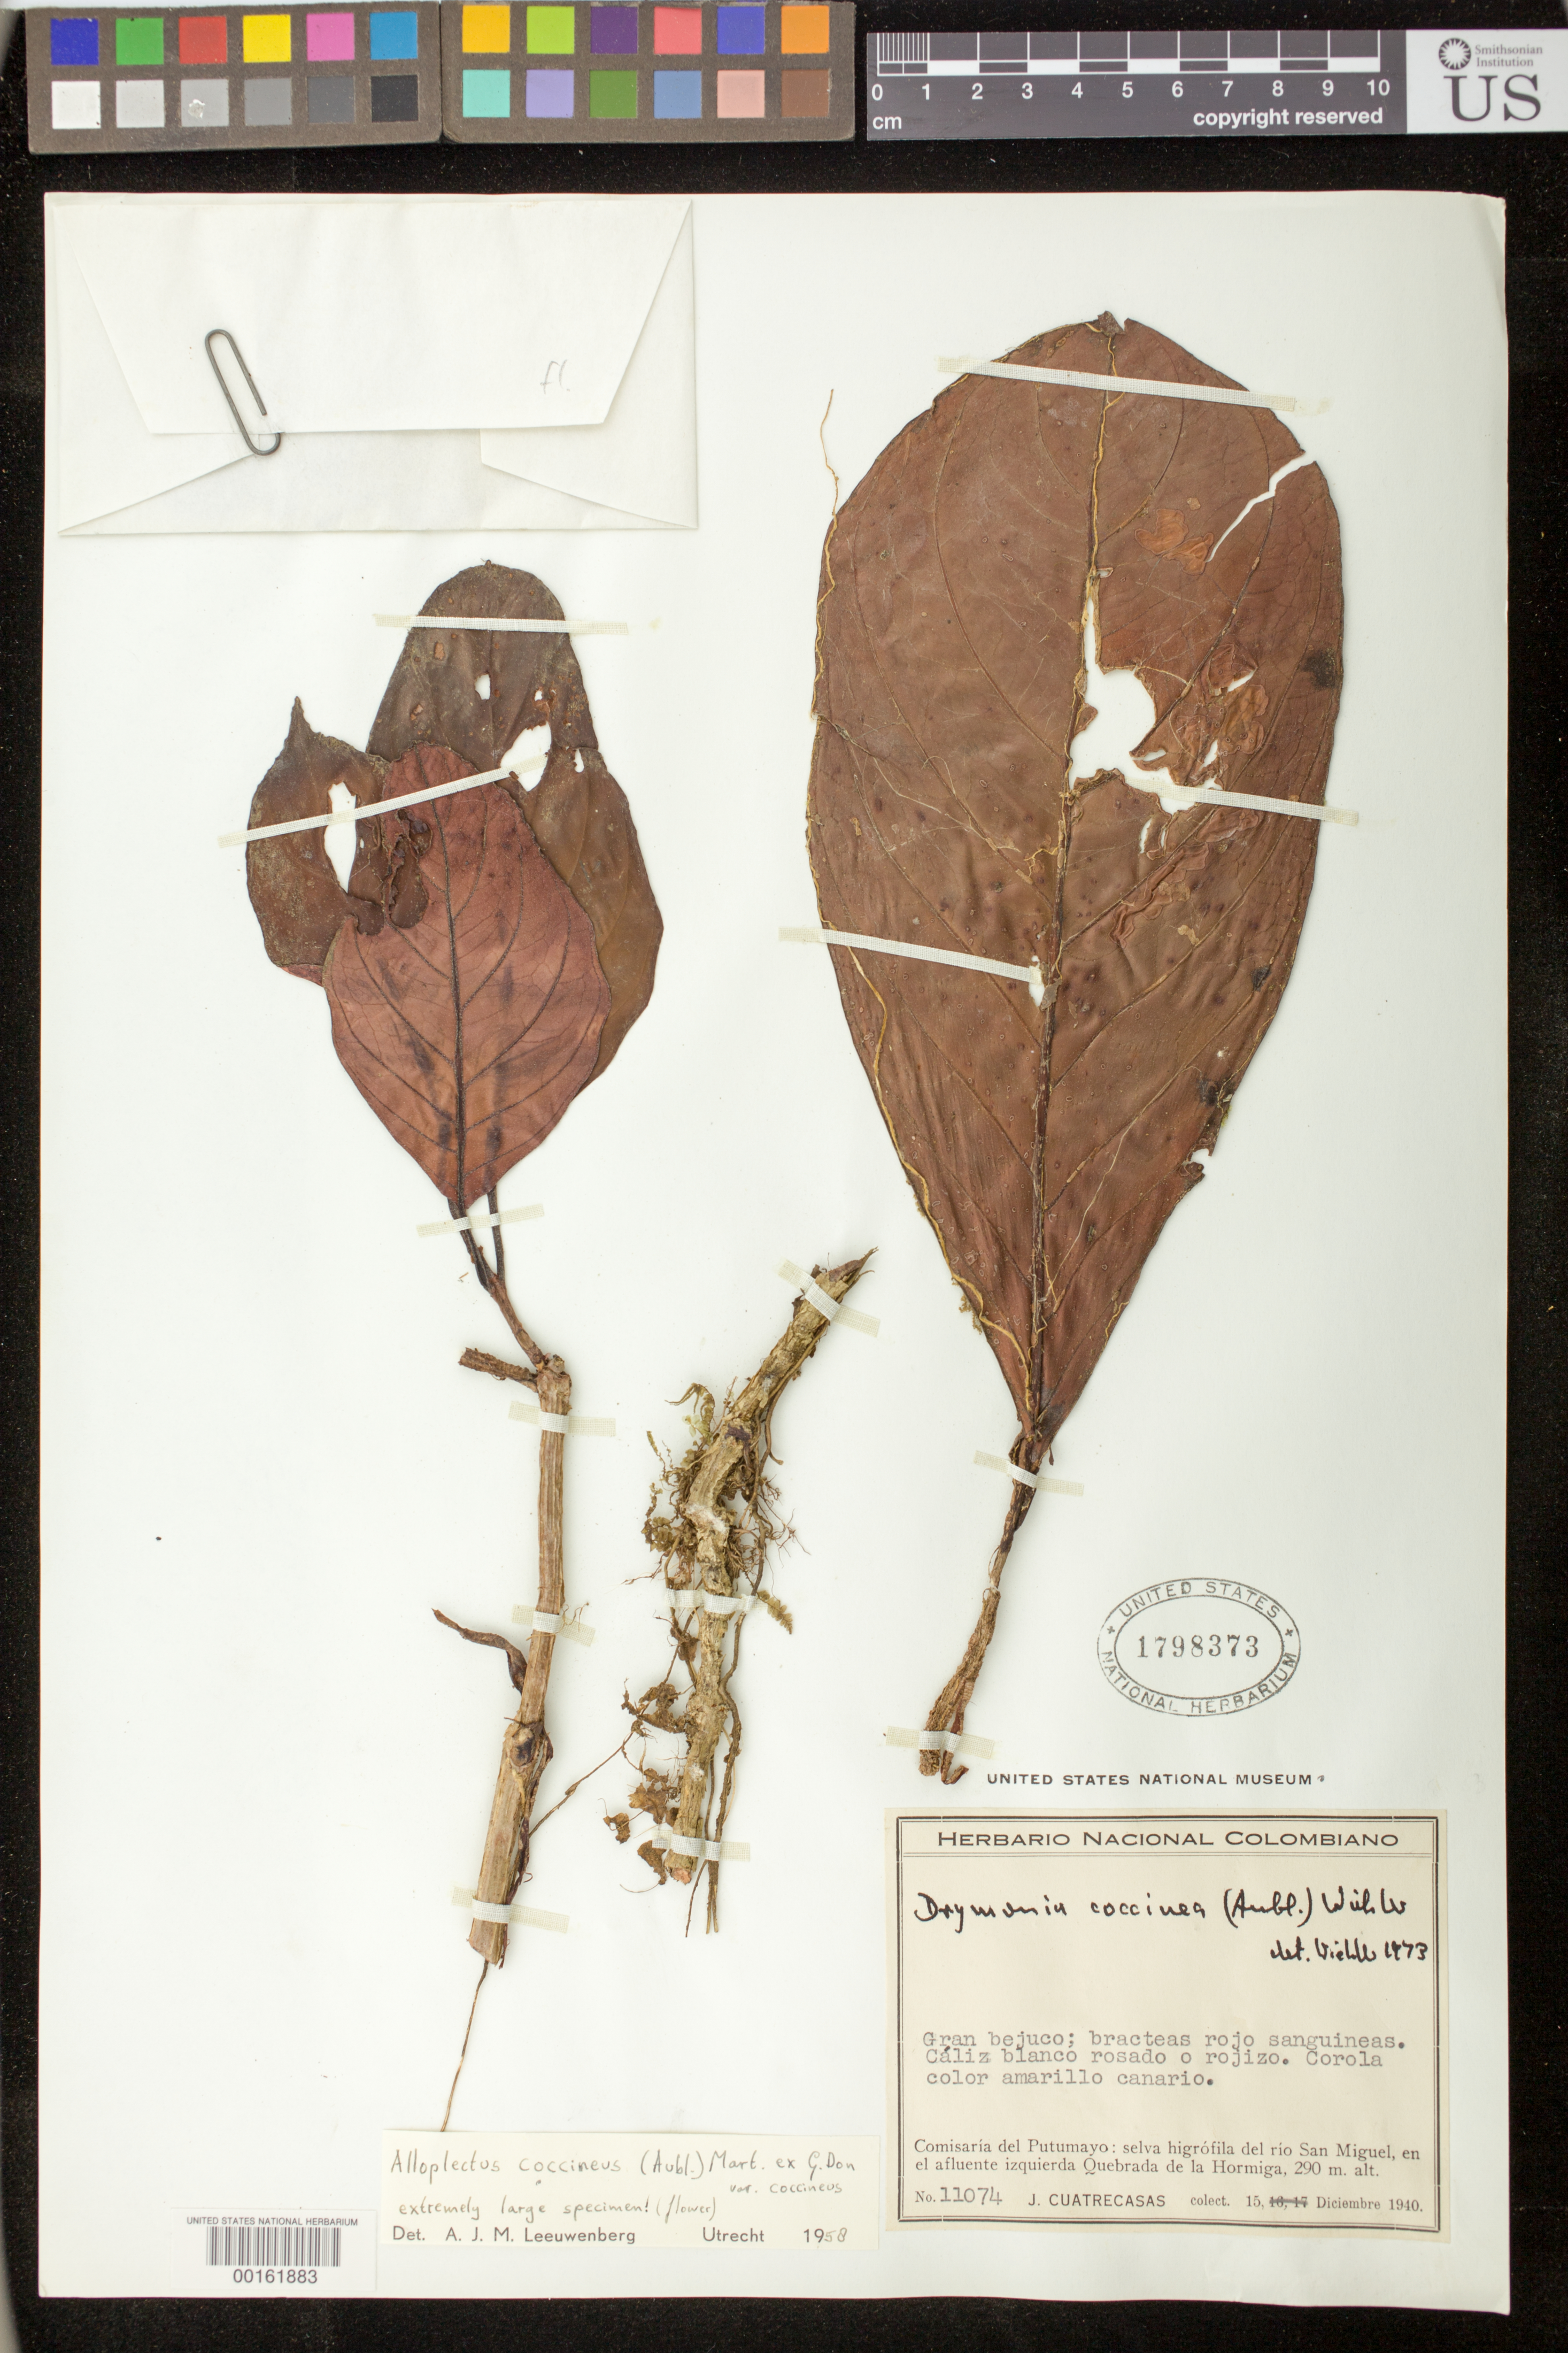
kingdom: Plantae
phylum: Tracheophyta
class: Magnoliopsida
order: Lamiales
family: Gesneriaceae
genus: Drymonia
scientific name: Drymonia coccinea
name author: (Aubl.) Wiehler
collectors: J. Cuatrecasas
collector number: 11074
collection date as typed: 15 Dec 1940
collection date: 1940-12-15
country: Colombia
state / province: Putumayo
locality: Rio San Miguel, on left side of Quebrada de la Hormiga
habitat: Forest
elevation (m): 290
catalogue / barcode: US 1798373